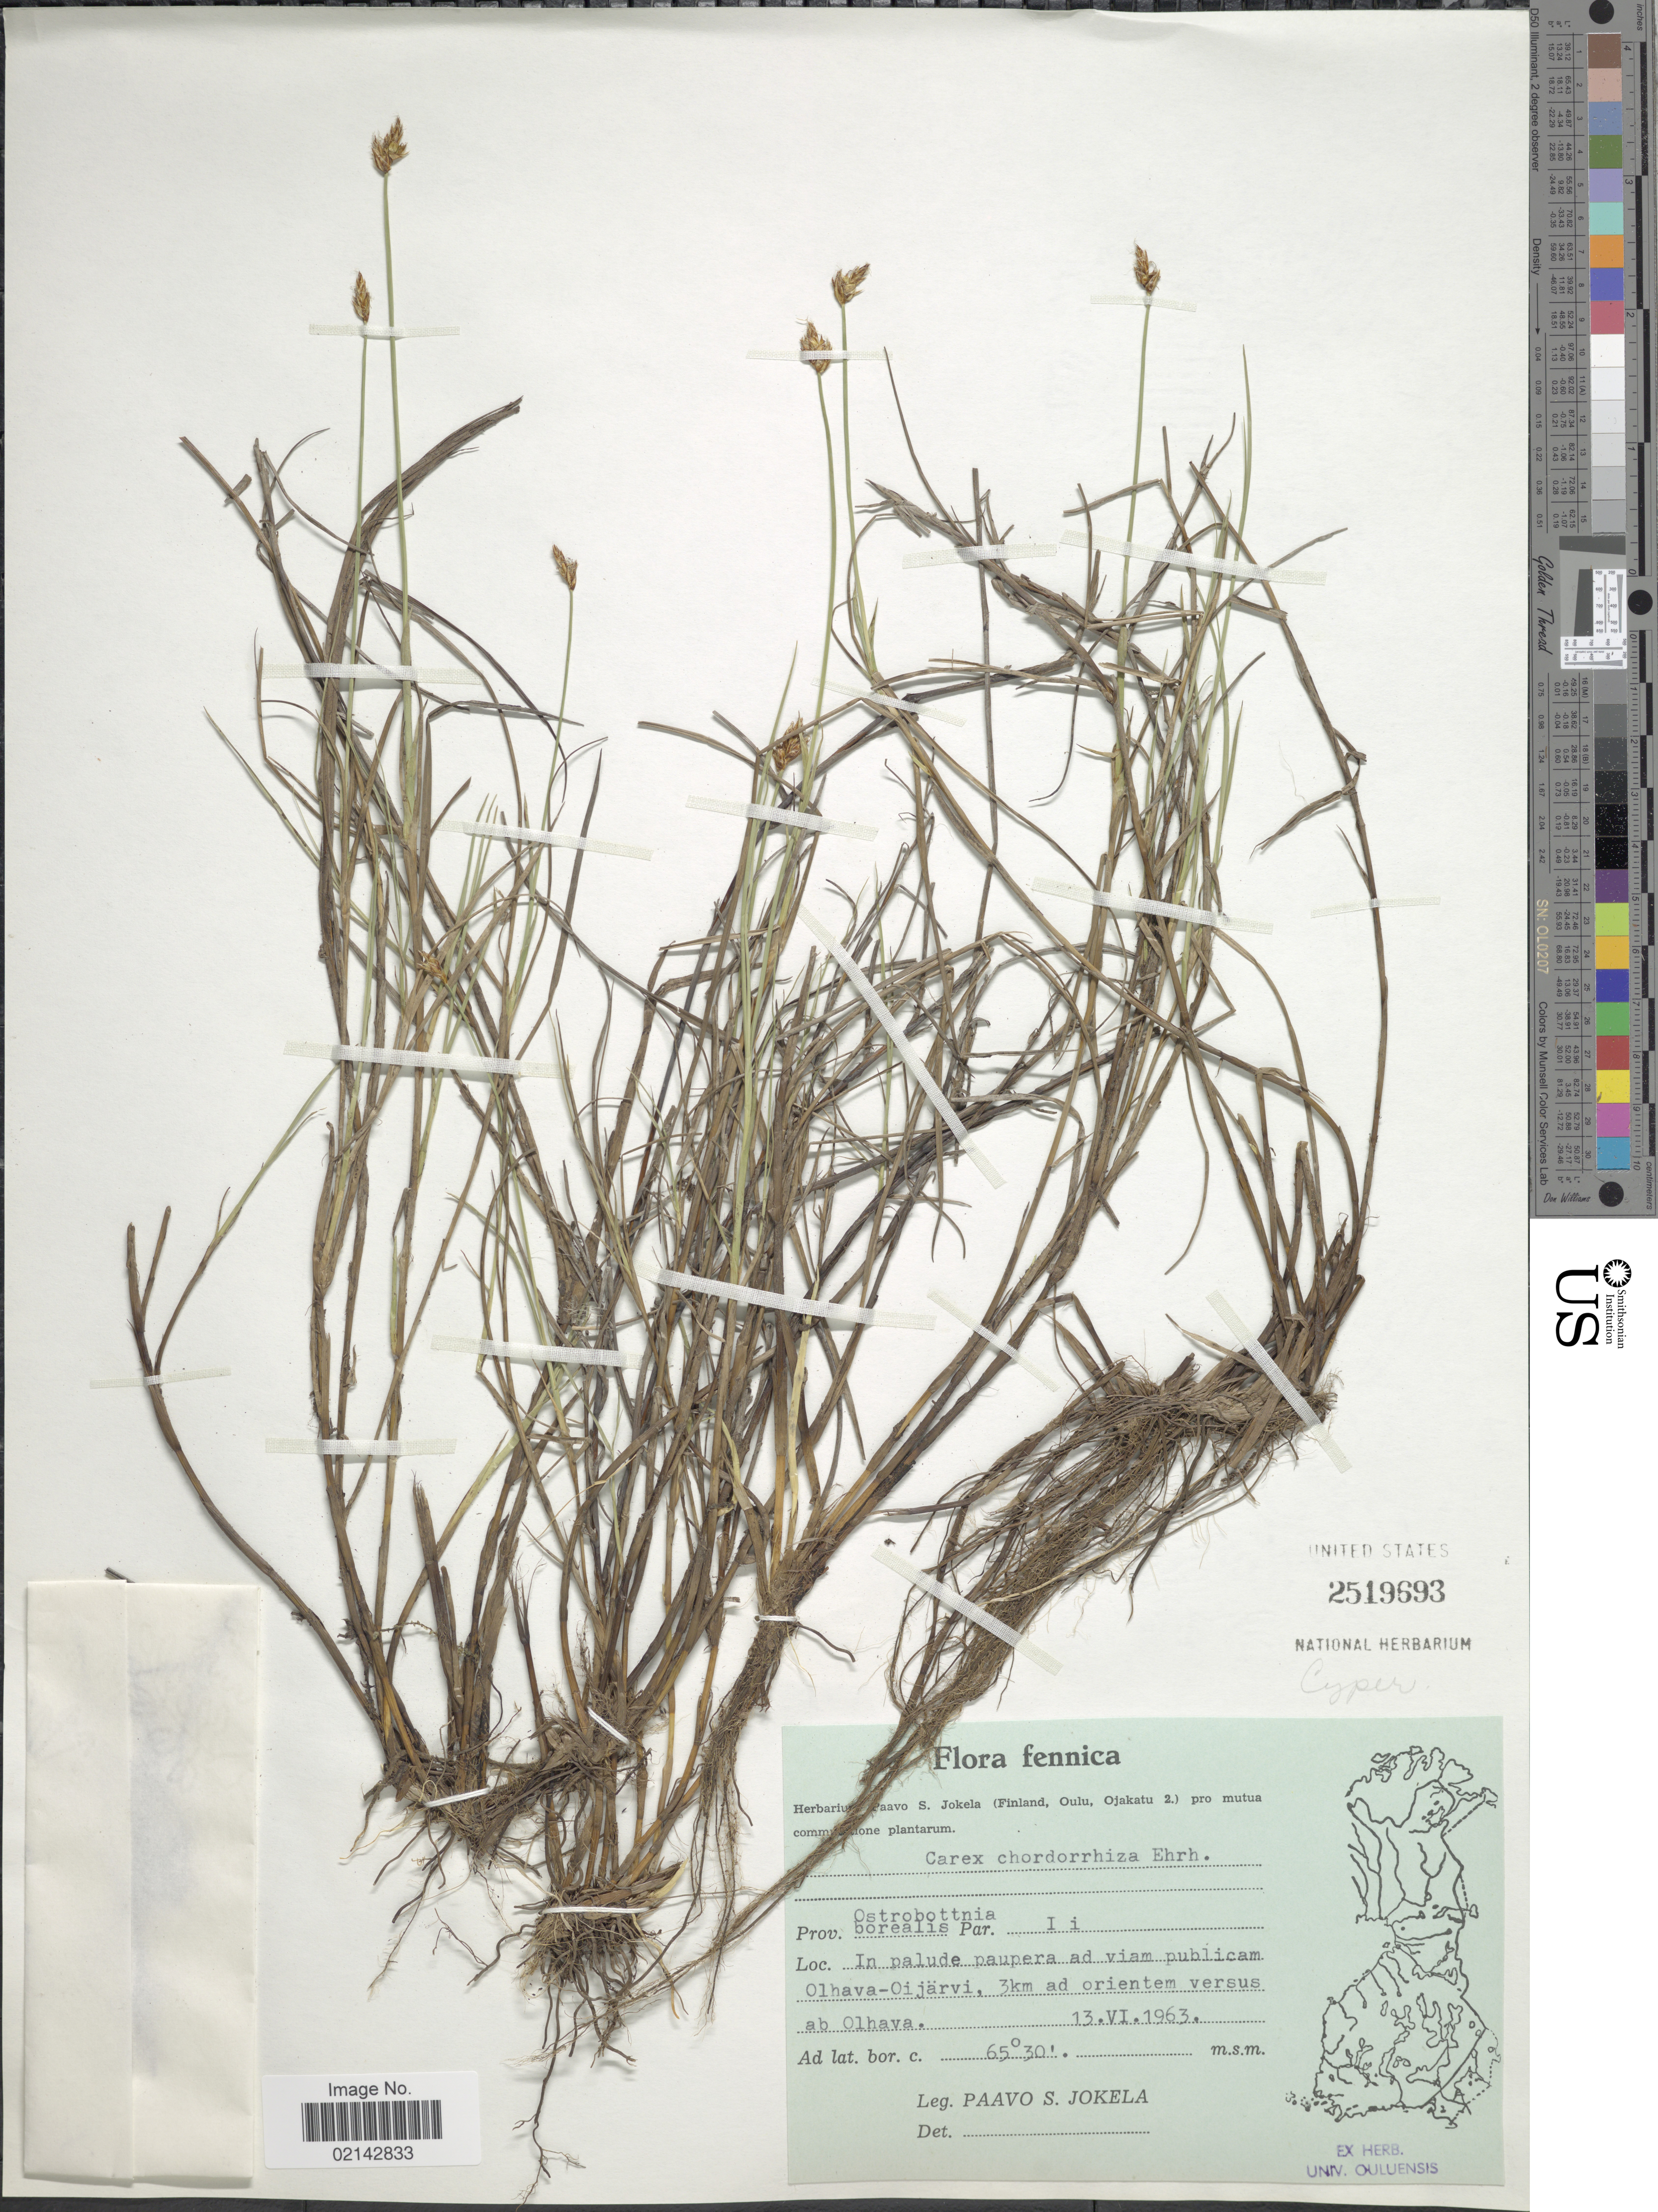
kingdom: Plantae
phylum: Tracheophyta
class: Liliopsida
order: Poales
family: Cyperaceae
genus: Carex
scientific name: Carex chordorrhiza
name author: L. f.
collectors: P. Jokela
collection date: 1963-06-13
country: Finland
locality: Fennica, Prov. Ostrobottnia borealis, Par 1 i, in palude paupera ad viam publicam Olhava-Oijarvi, 3 km ad orientem versus ab Olhava.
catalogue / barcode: US 2519693